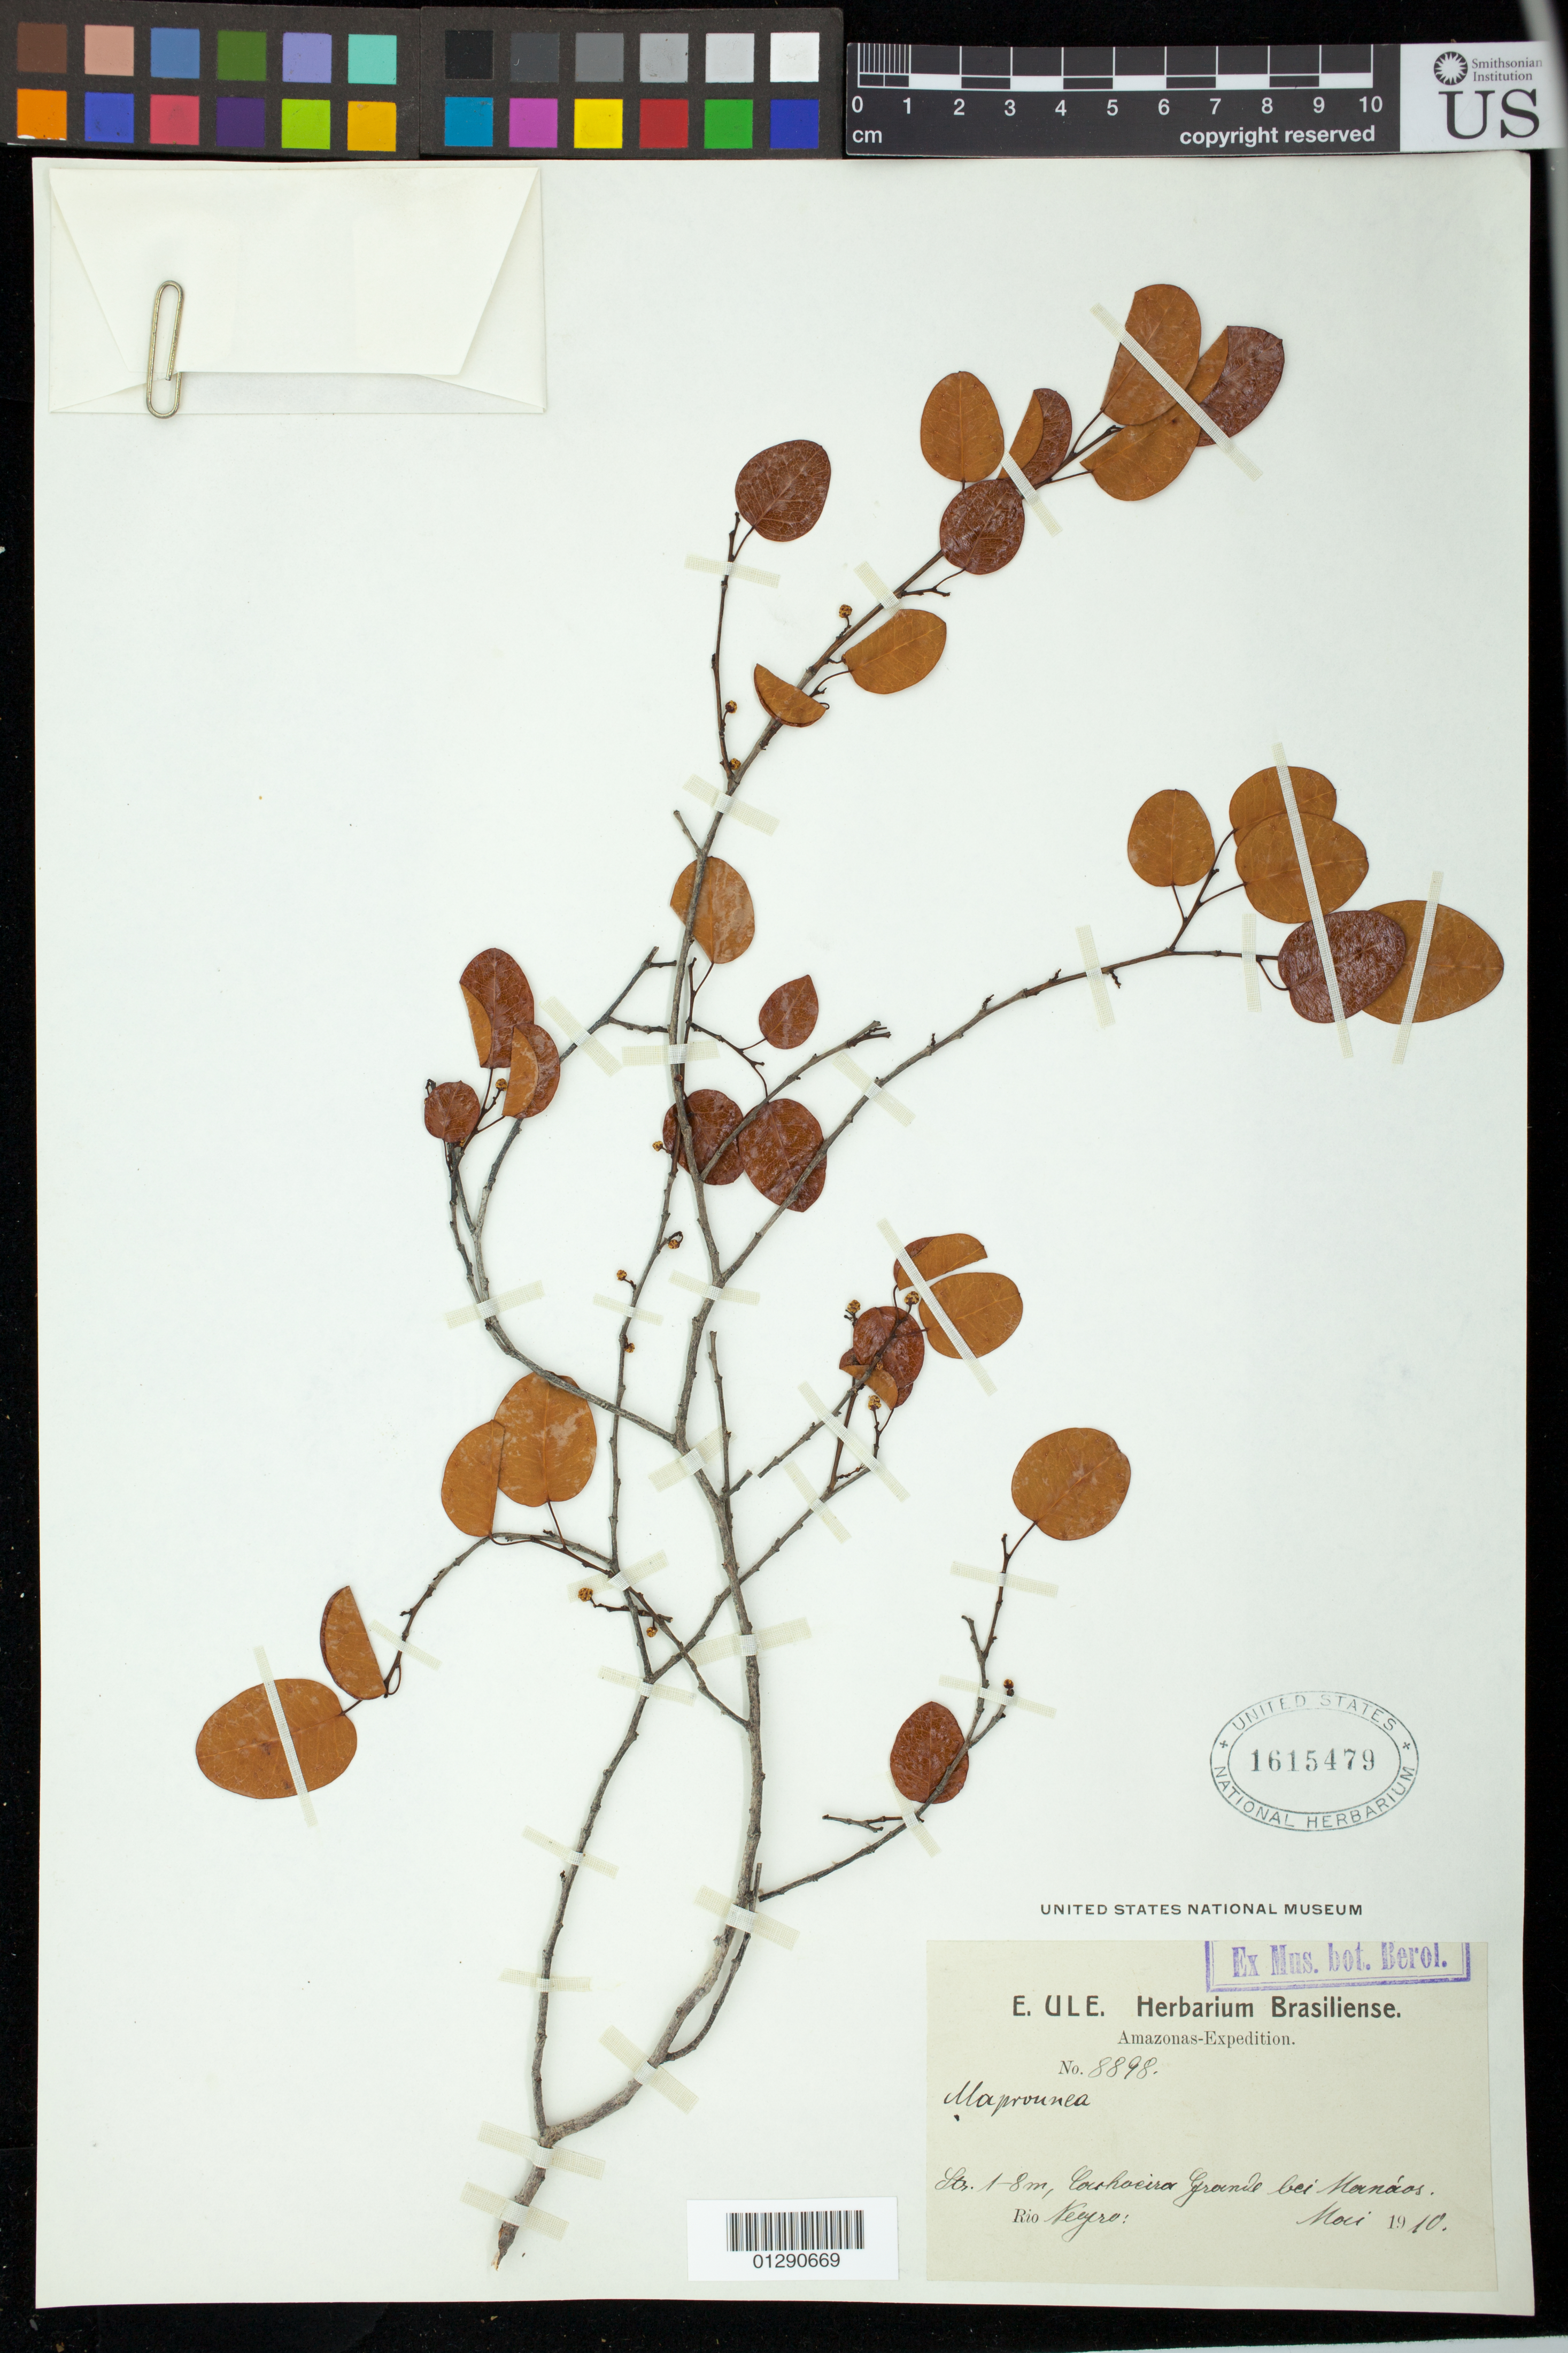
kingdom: Plantae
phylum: Tracheophyta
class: Magnoliopsida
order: Malpighiales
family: Euphorbiaceae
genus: Maprounea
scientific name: Maprounea brasiliensis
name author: A. St.-Hil.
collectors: E. Ule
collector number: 8898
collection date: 1910-05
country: Brazil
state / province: Maranhao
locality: Cachoeira Grande bei Manaos,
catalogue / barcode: US 1615479